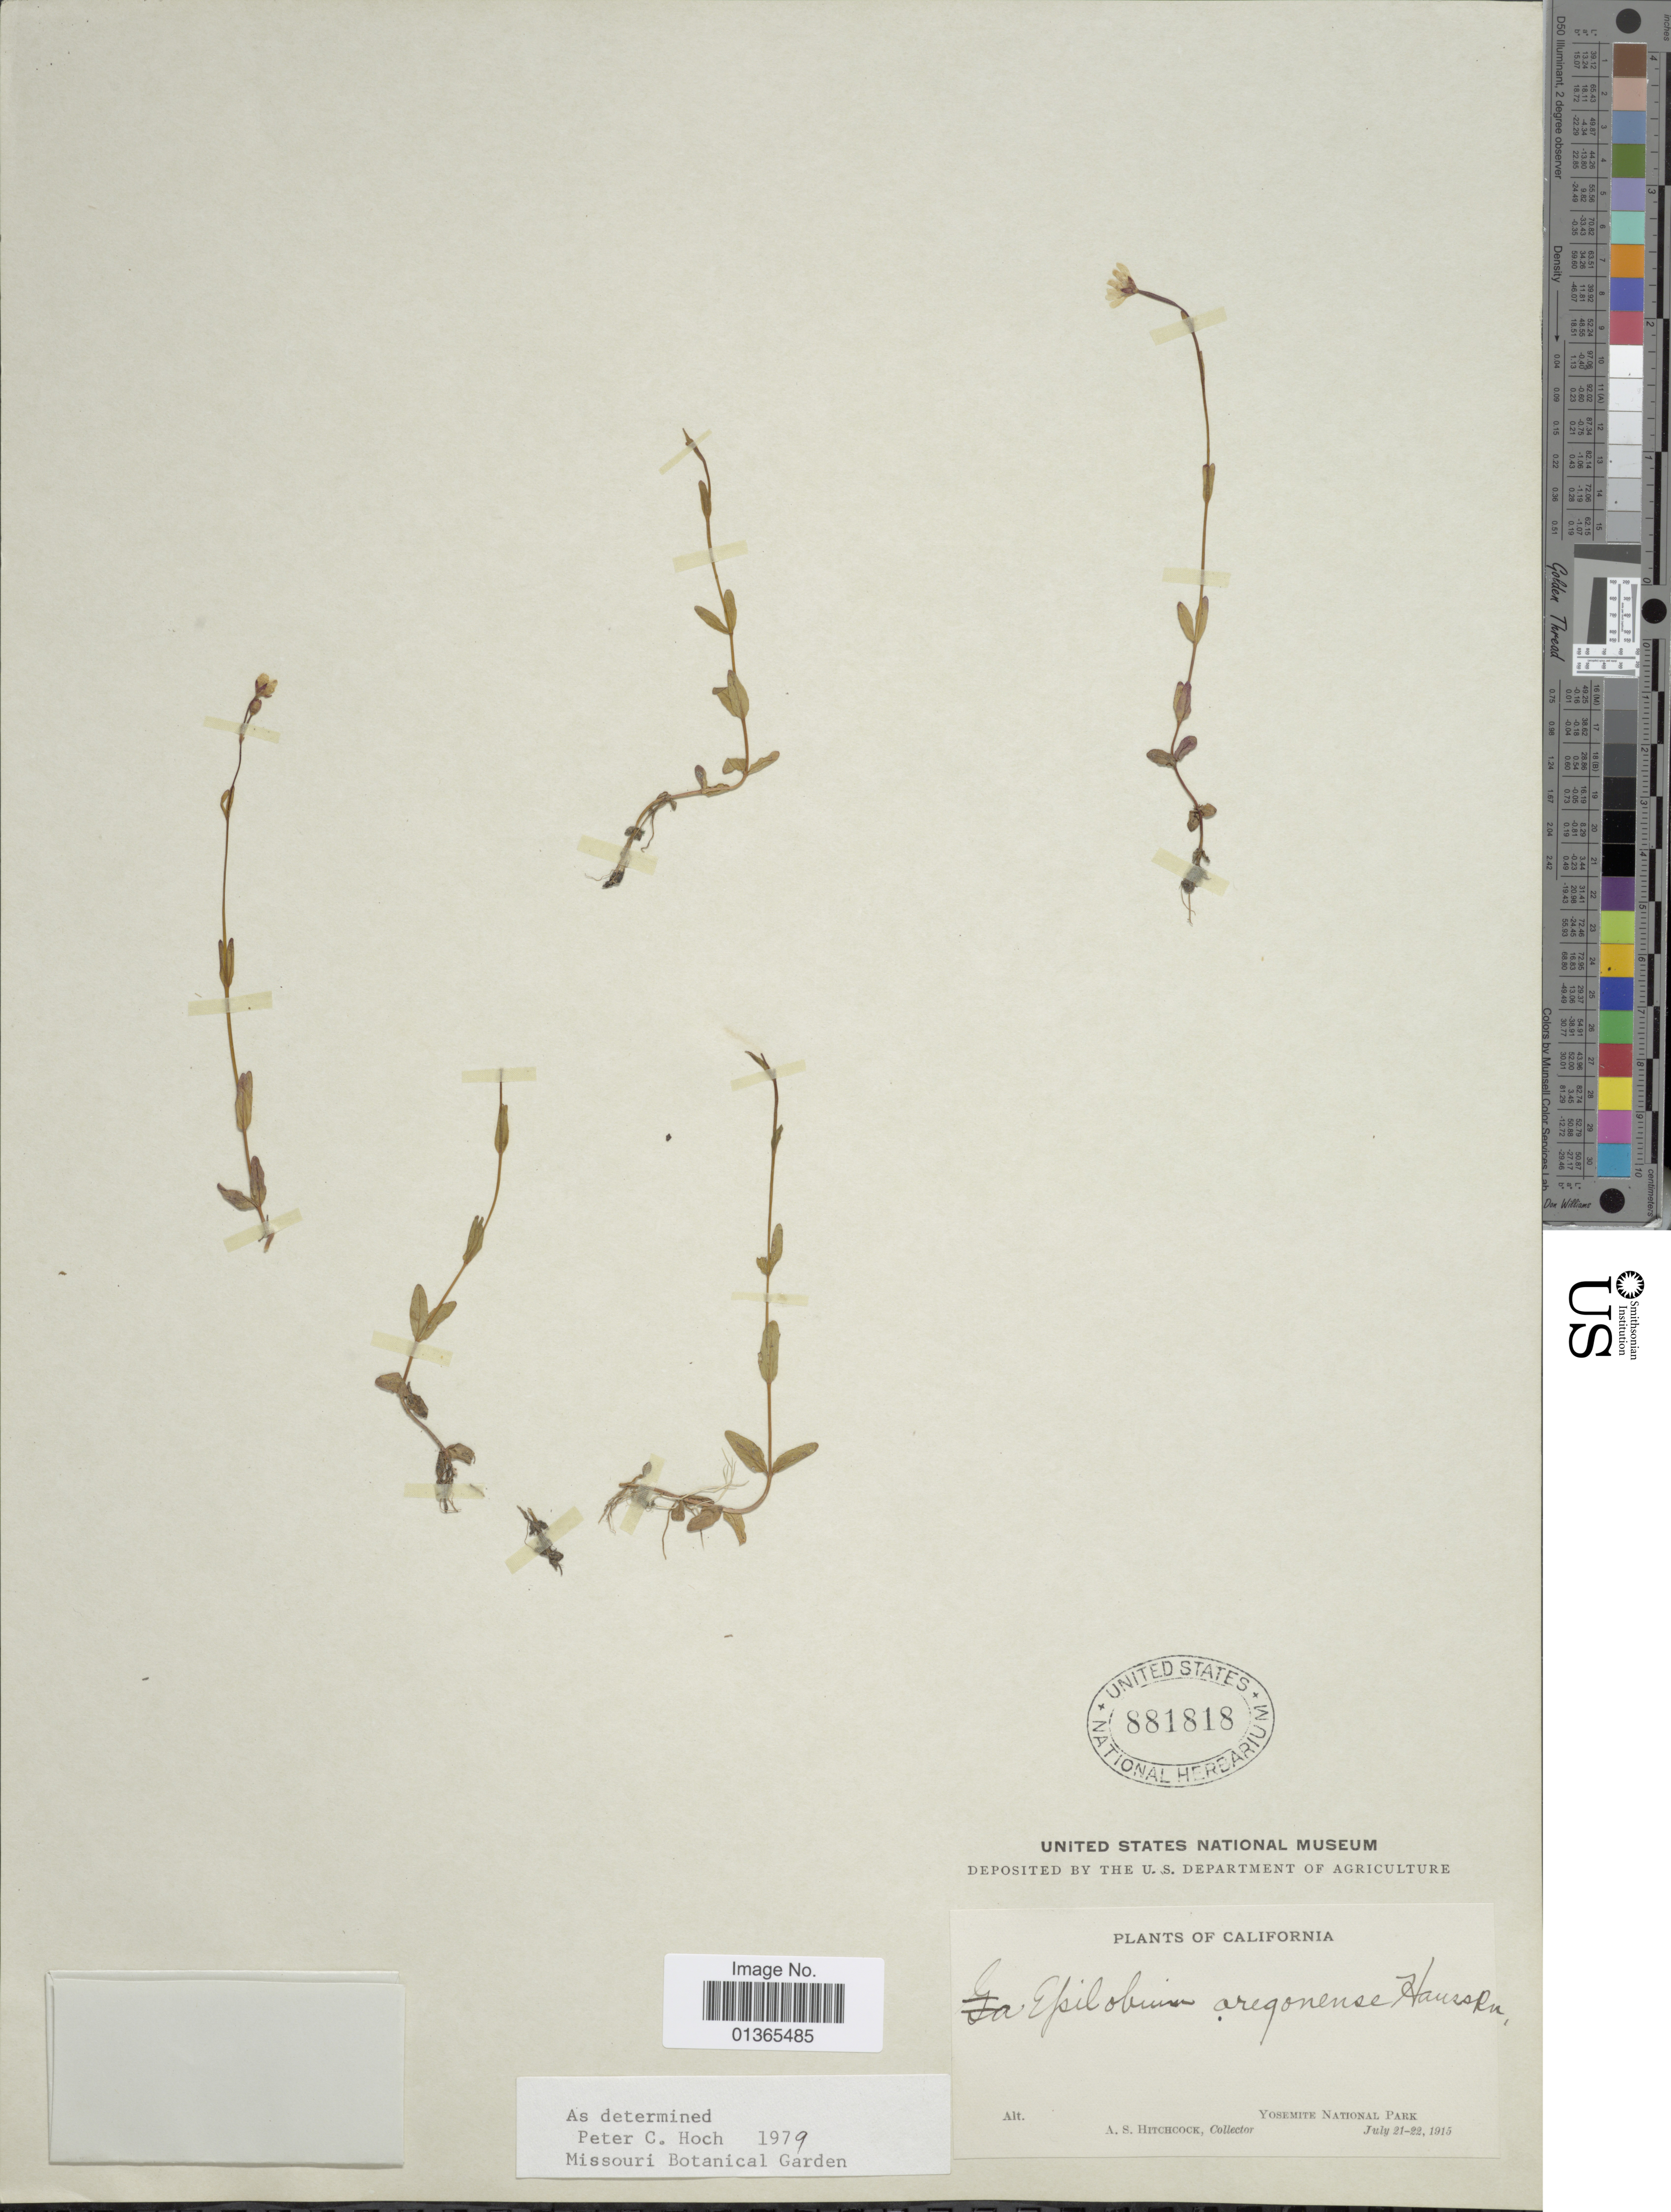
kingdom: Plantae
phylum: Tracheophyta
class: Magnoliopsida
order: Myrtales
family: Onagraceae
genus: Epilobium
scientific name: Epilobium oregonense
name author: Hausskn.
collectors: A. S. Hitchcock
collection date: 1915-07-21/1915-07-22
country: United States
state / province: California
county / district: Mariposa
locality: Yosemite National Park.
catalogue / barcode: US 881818